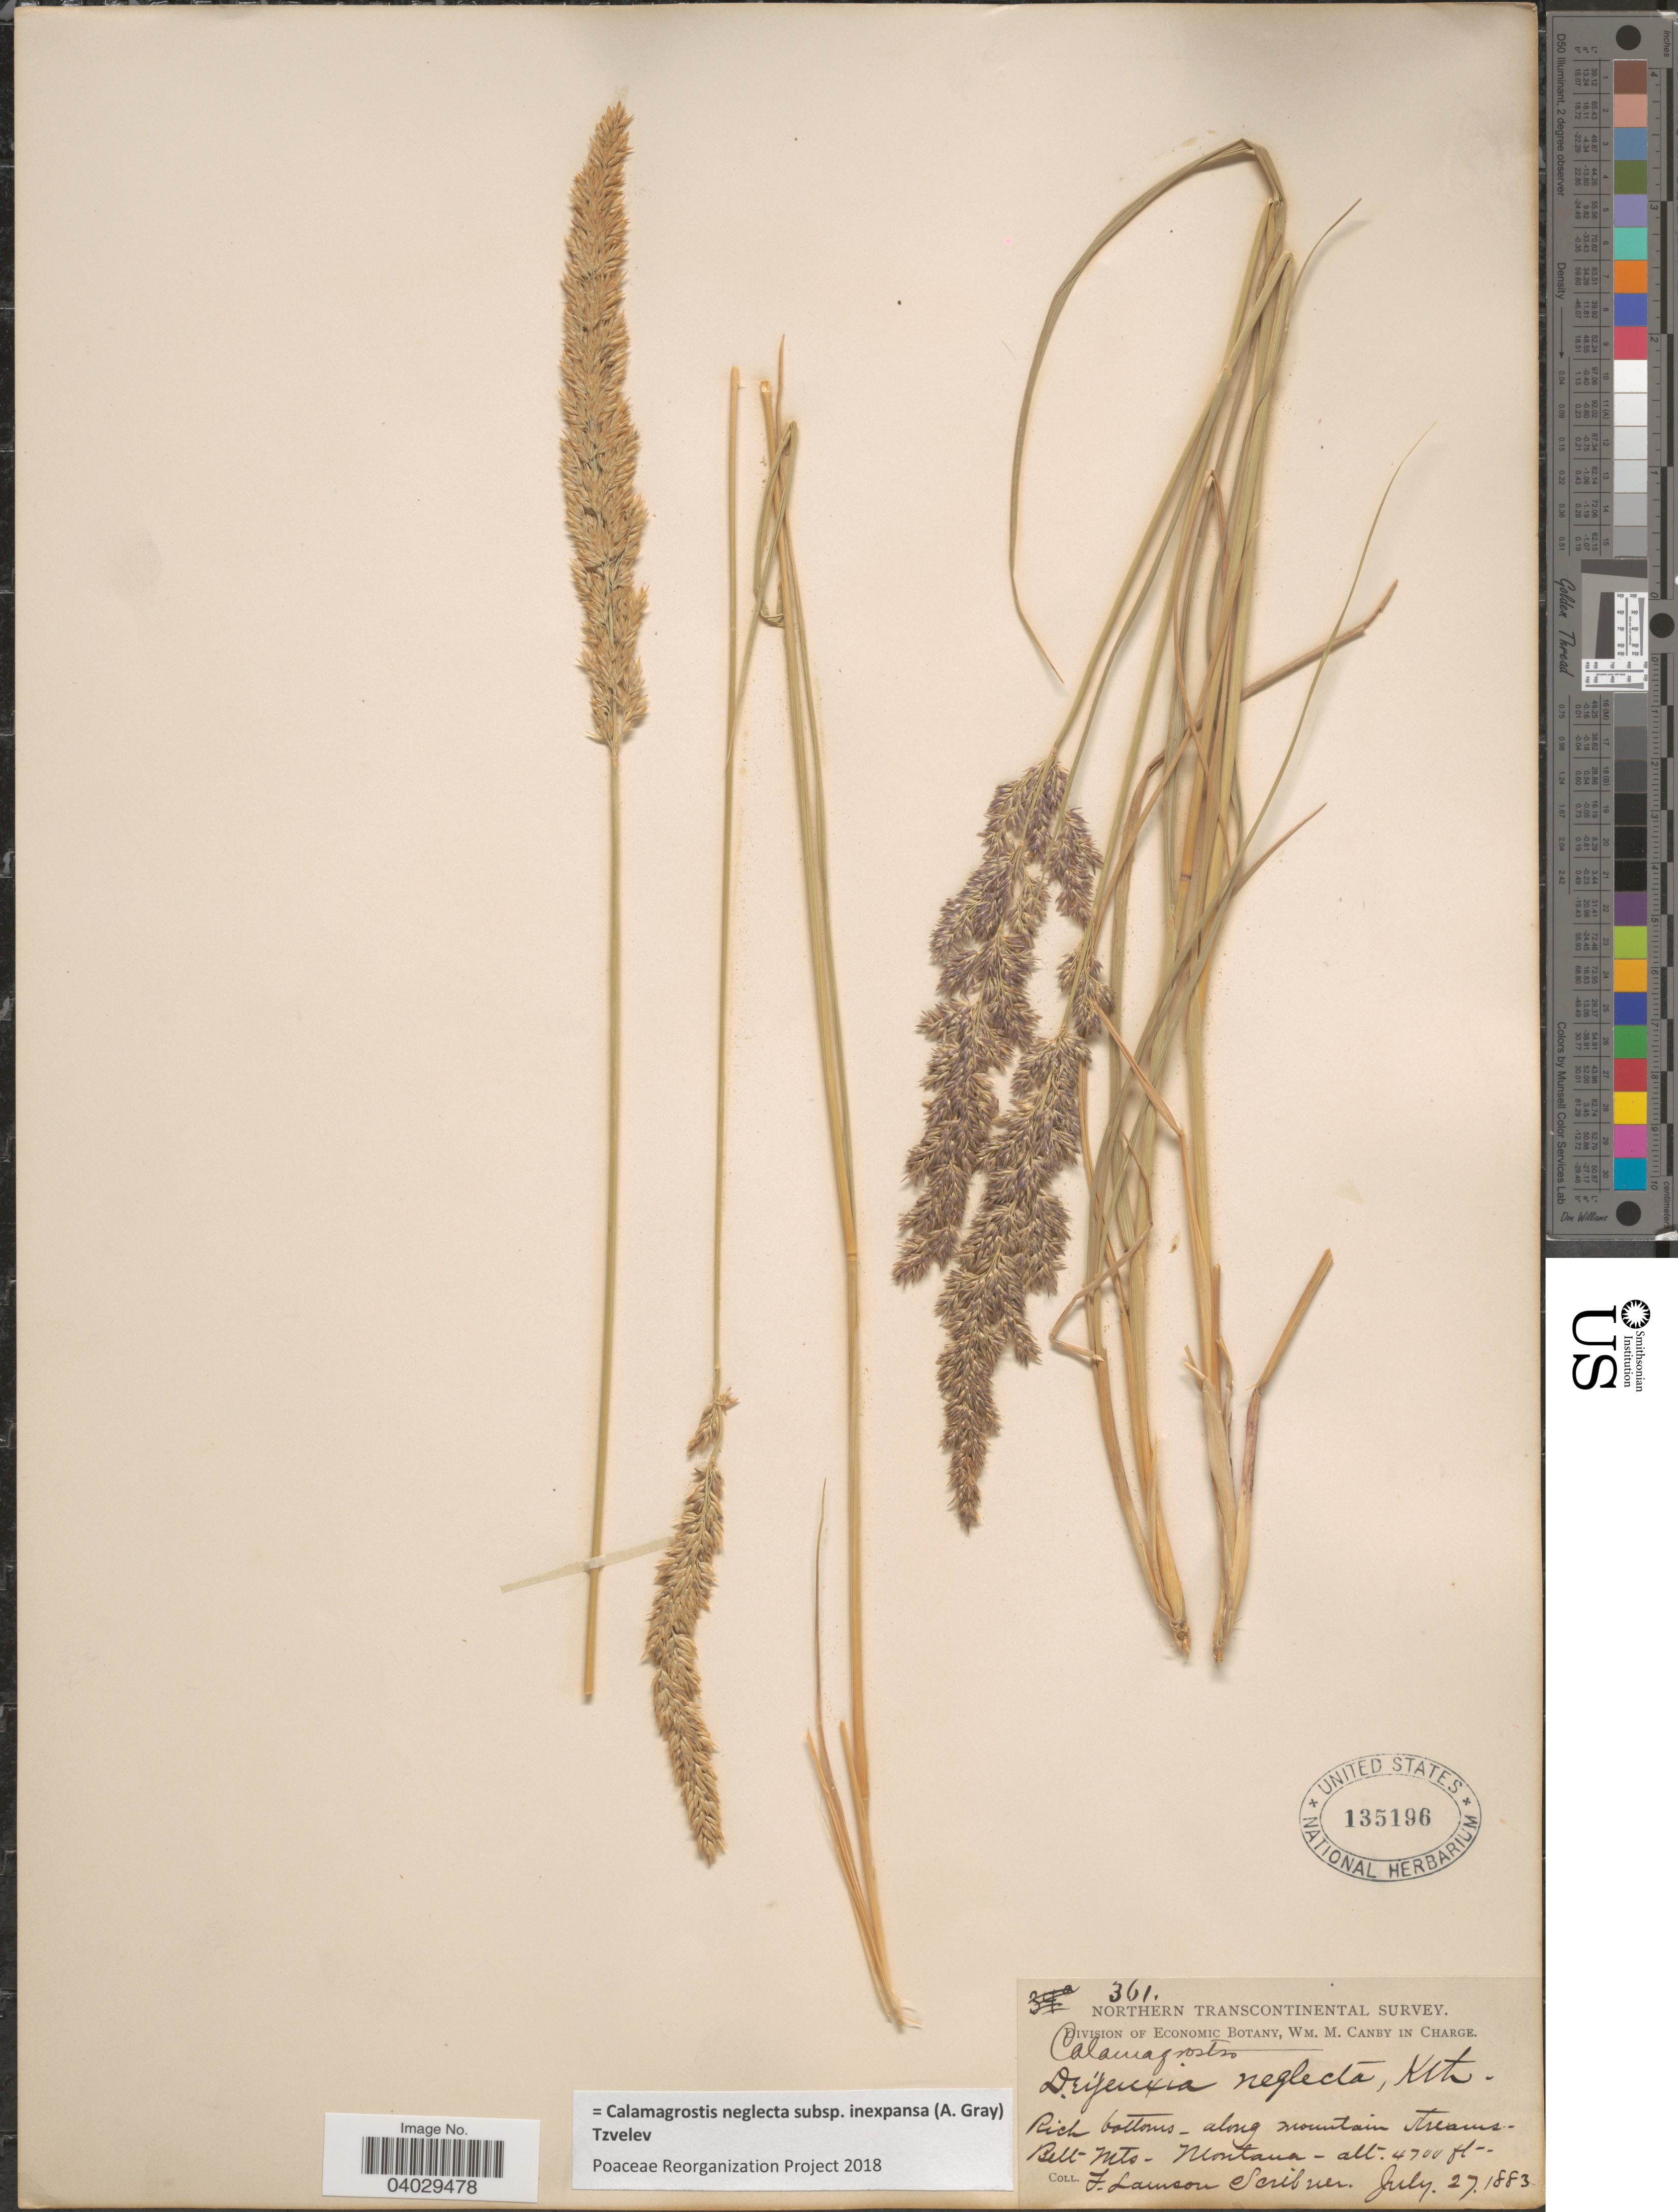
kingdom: Plantae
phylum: Tracheophyta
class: Liliopsida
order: Poales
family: Poaceae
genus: Calamagrostis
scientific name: Calamagrostis neglecta subsp. inexpansa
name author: (A. Gray) Tzvelev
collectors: F. Lamson-Scribner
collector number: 361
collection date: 1883-07-27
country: United States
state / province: Montana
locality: Rich bottoms - along mountain stream. Belt Mts.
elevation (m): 1433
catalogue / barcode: US 135196